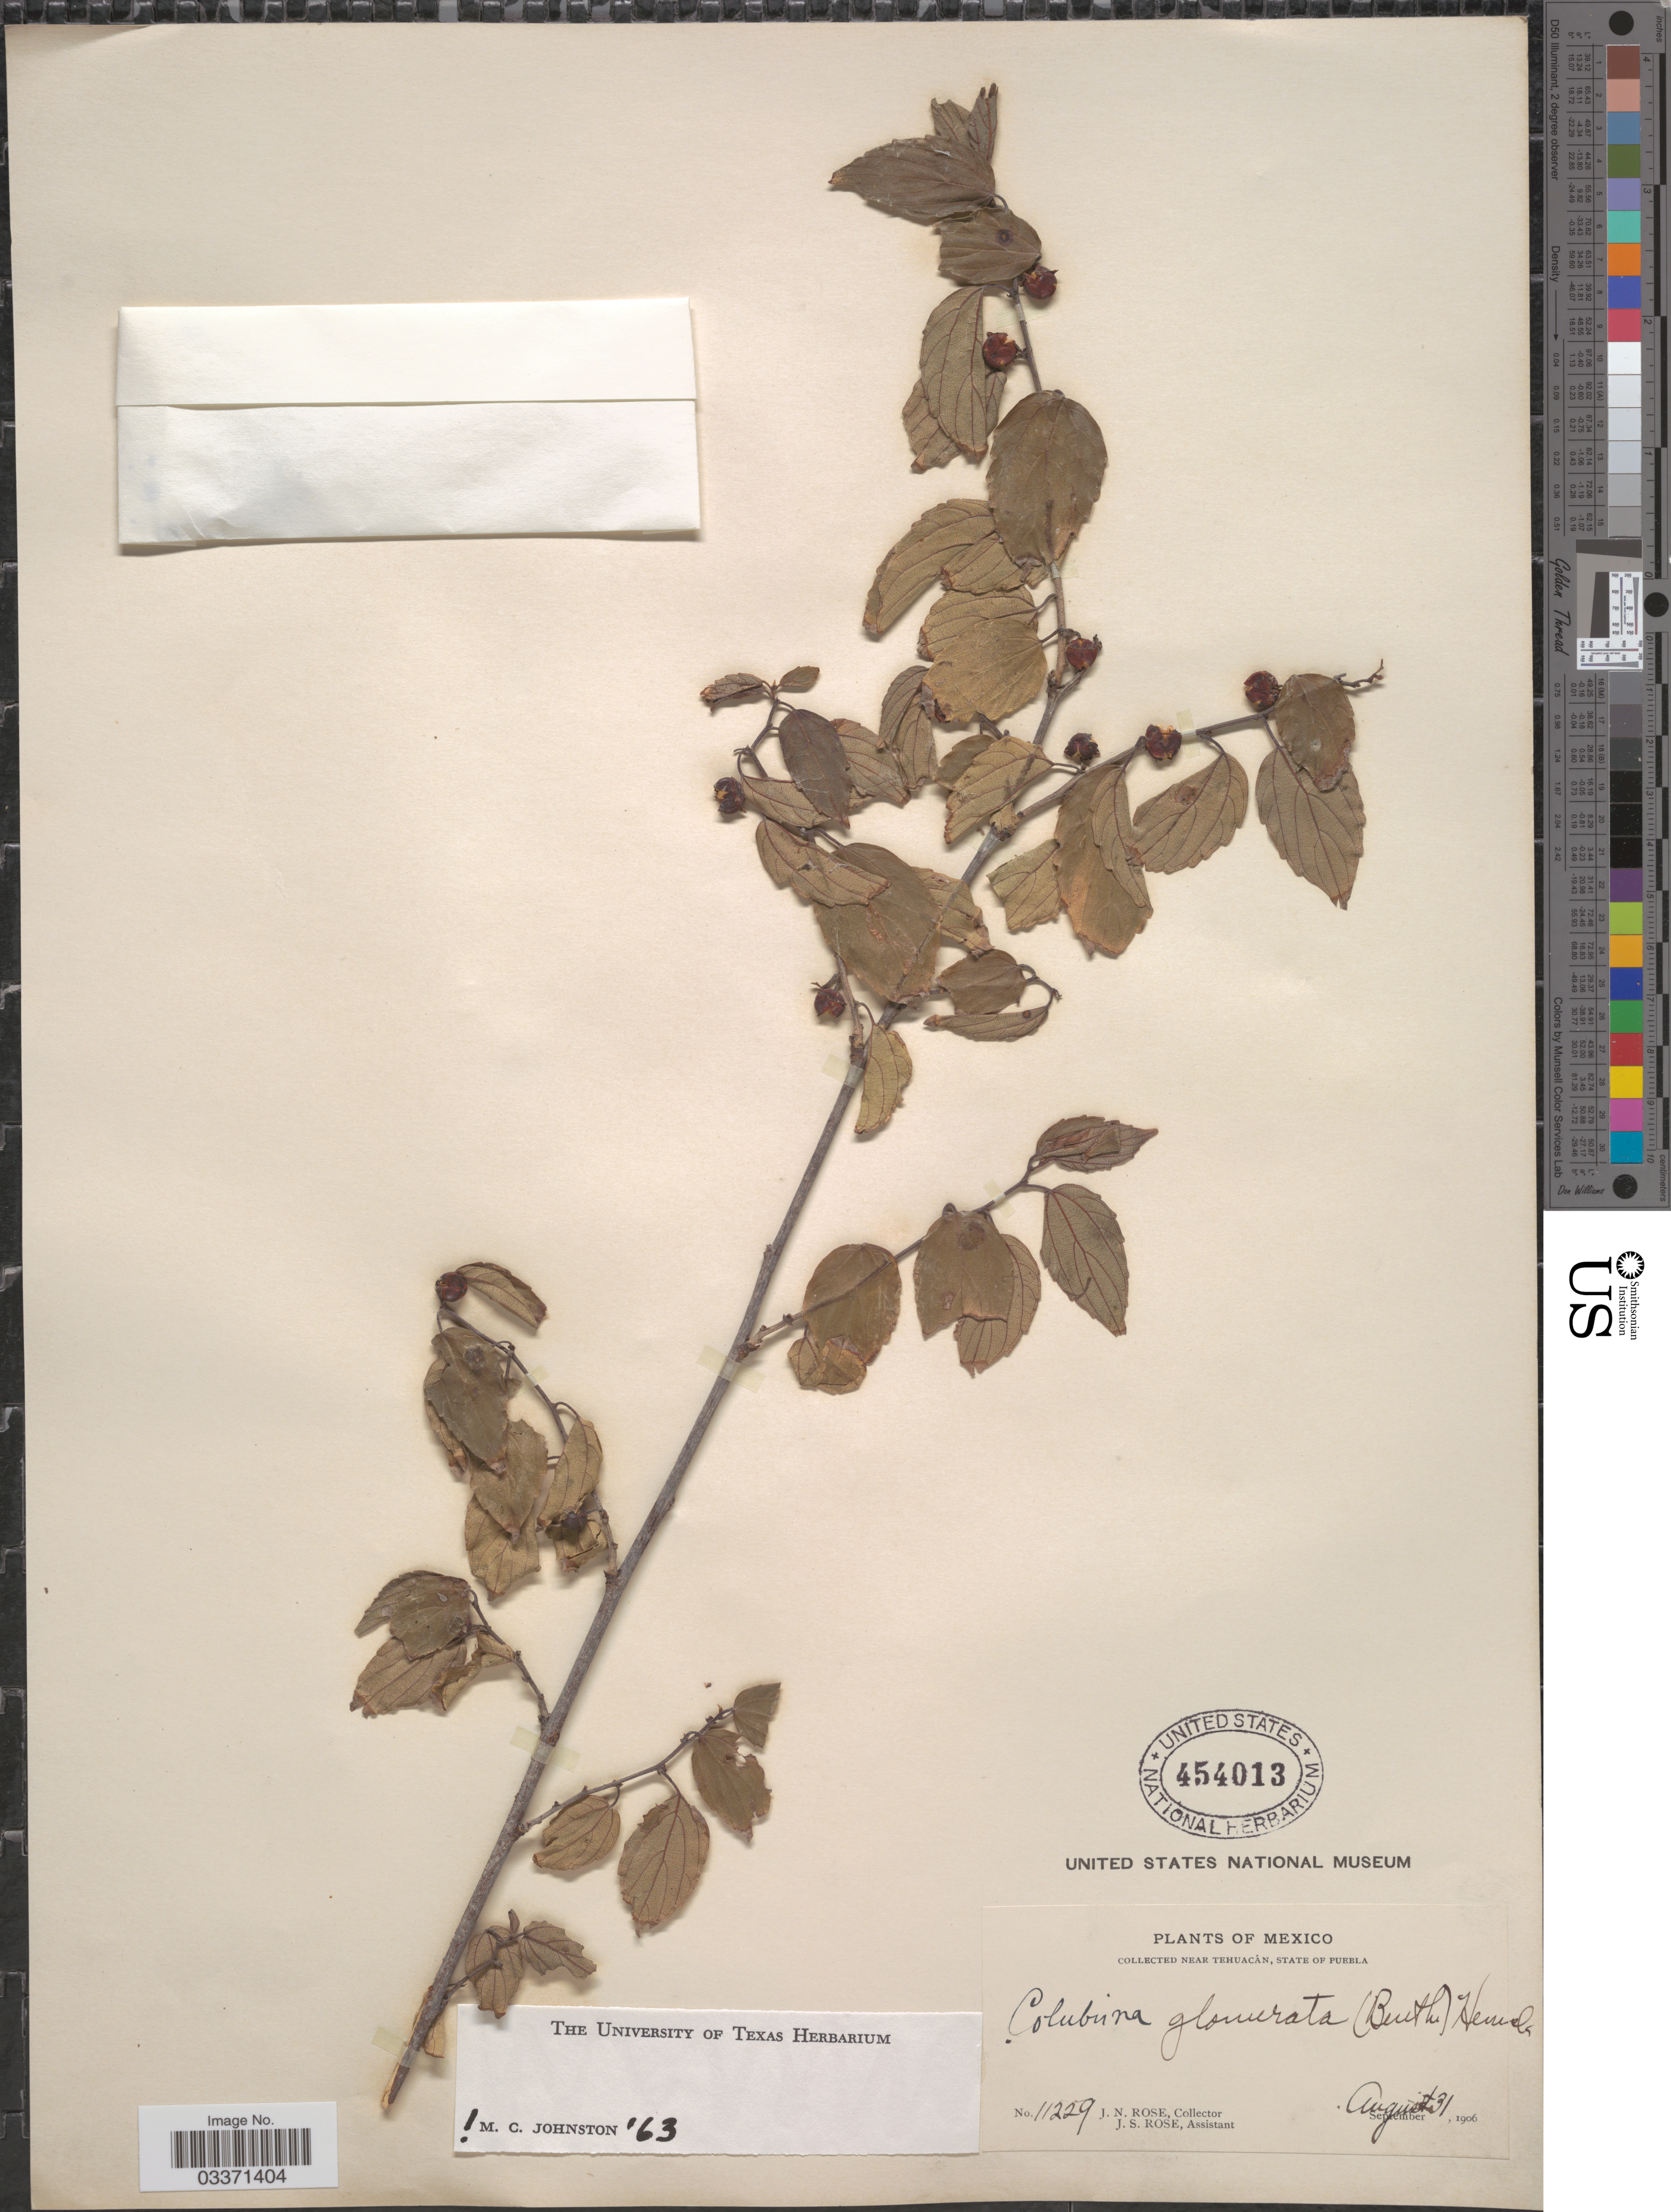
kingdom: Plantae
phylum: Tracheophyta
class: Magnoliopsida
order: Rosales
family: Rhamnaceae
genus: Colubrina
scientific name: Colubrina triflora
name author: Brongn. ex Sweet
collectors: J. N. Rose & J. S. Rose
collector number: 11229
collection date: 1906-08-31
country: Mexico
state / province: Puebla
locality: Near Tehuacán.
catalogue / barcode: US 454013